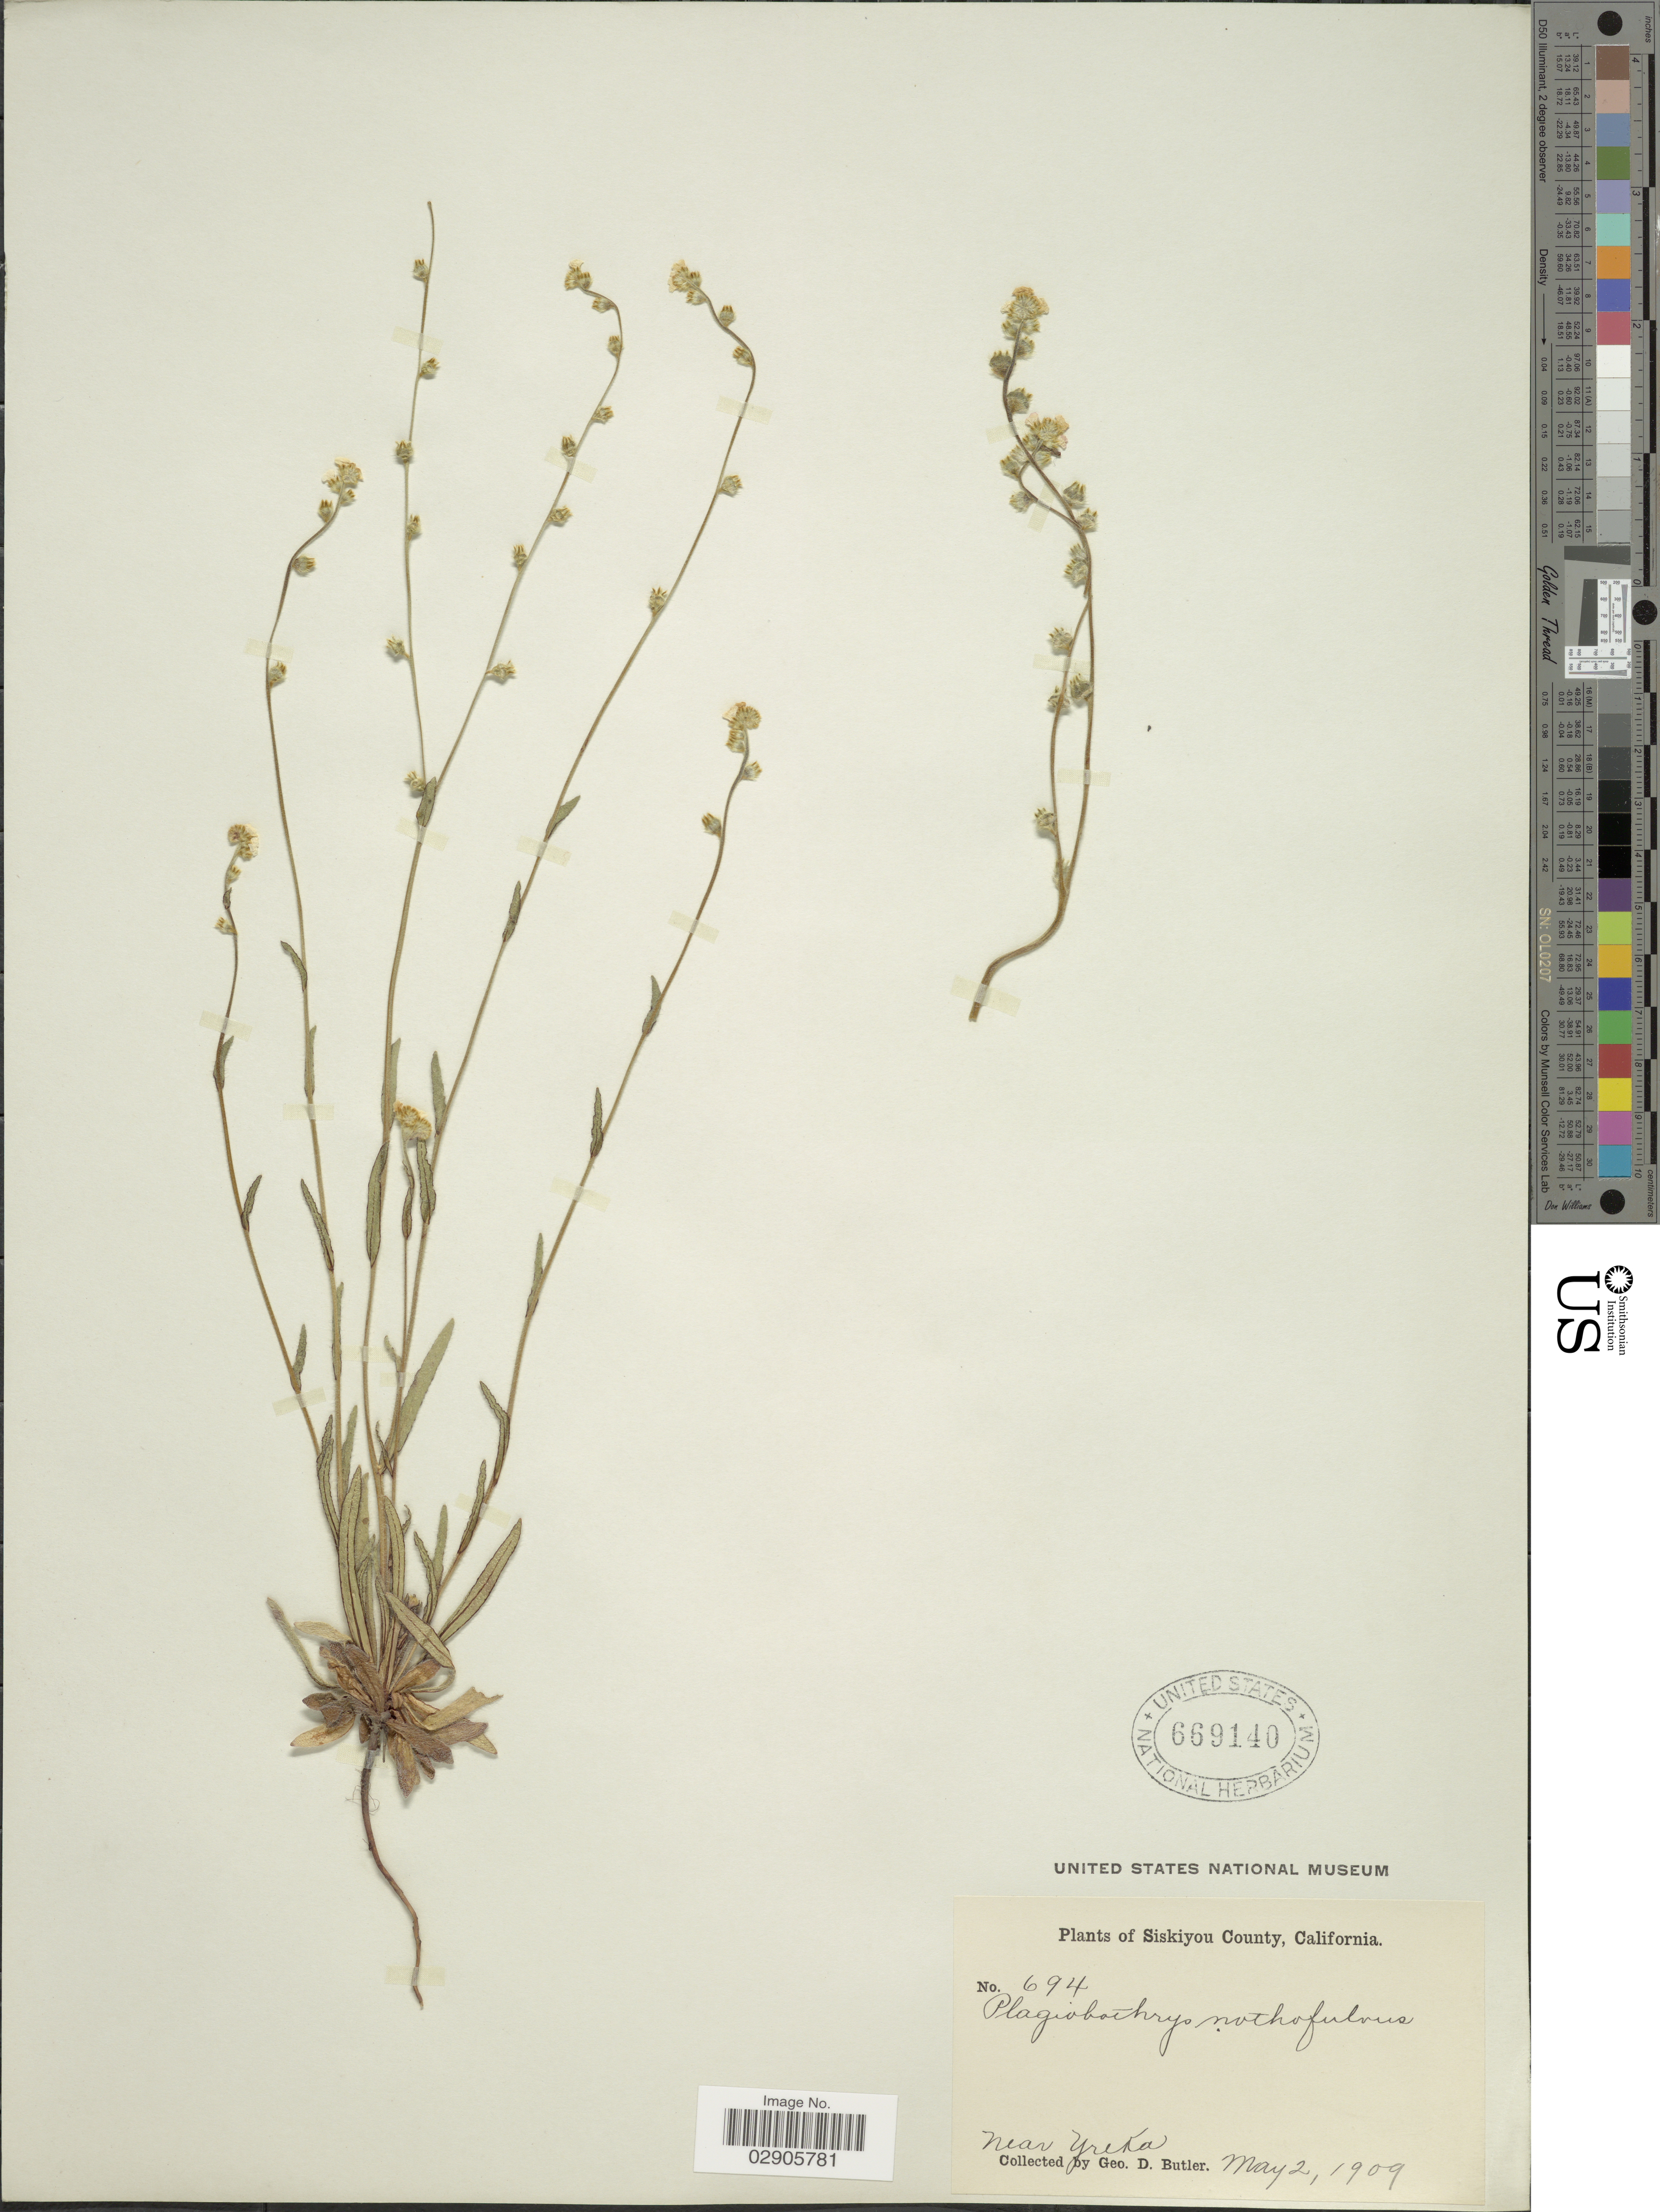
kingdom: Plantae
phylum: Tracheophyta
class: Magnoliopsida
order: Boraginales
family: Boraginaceae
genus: Plagiobothrys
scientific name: Plagiobothrys nothofulvus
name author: (A. Gray) A. Gray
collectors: G. D. Butler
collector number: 694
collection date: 1909-05-02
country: United States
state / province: California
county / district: Siskiyou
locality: Siskiyou County. Near Yreka.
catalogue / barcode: US 669140